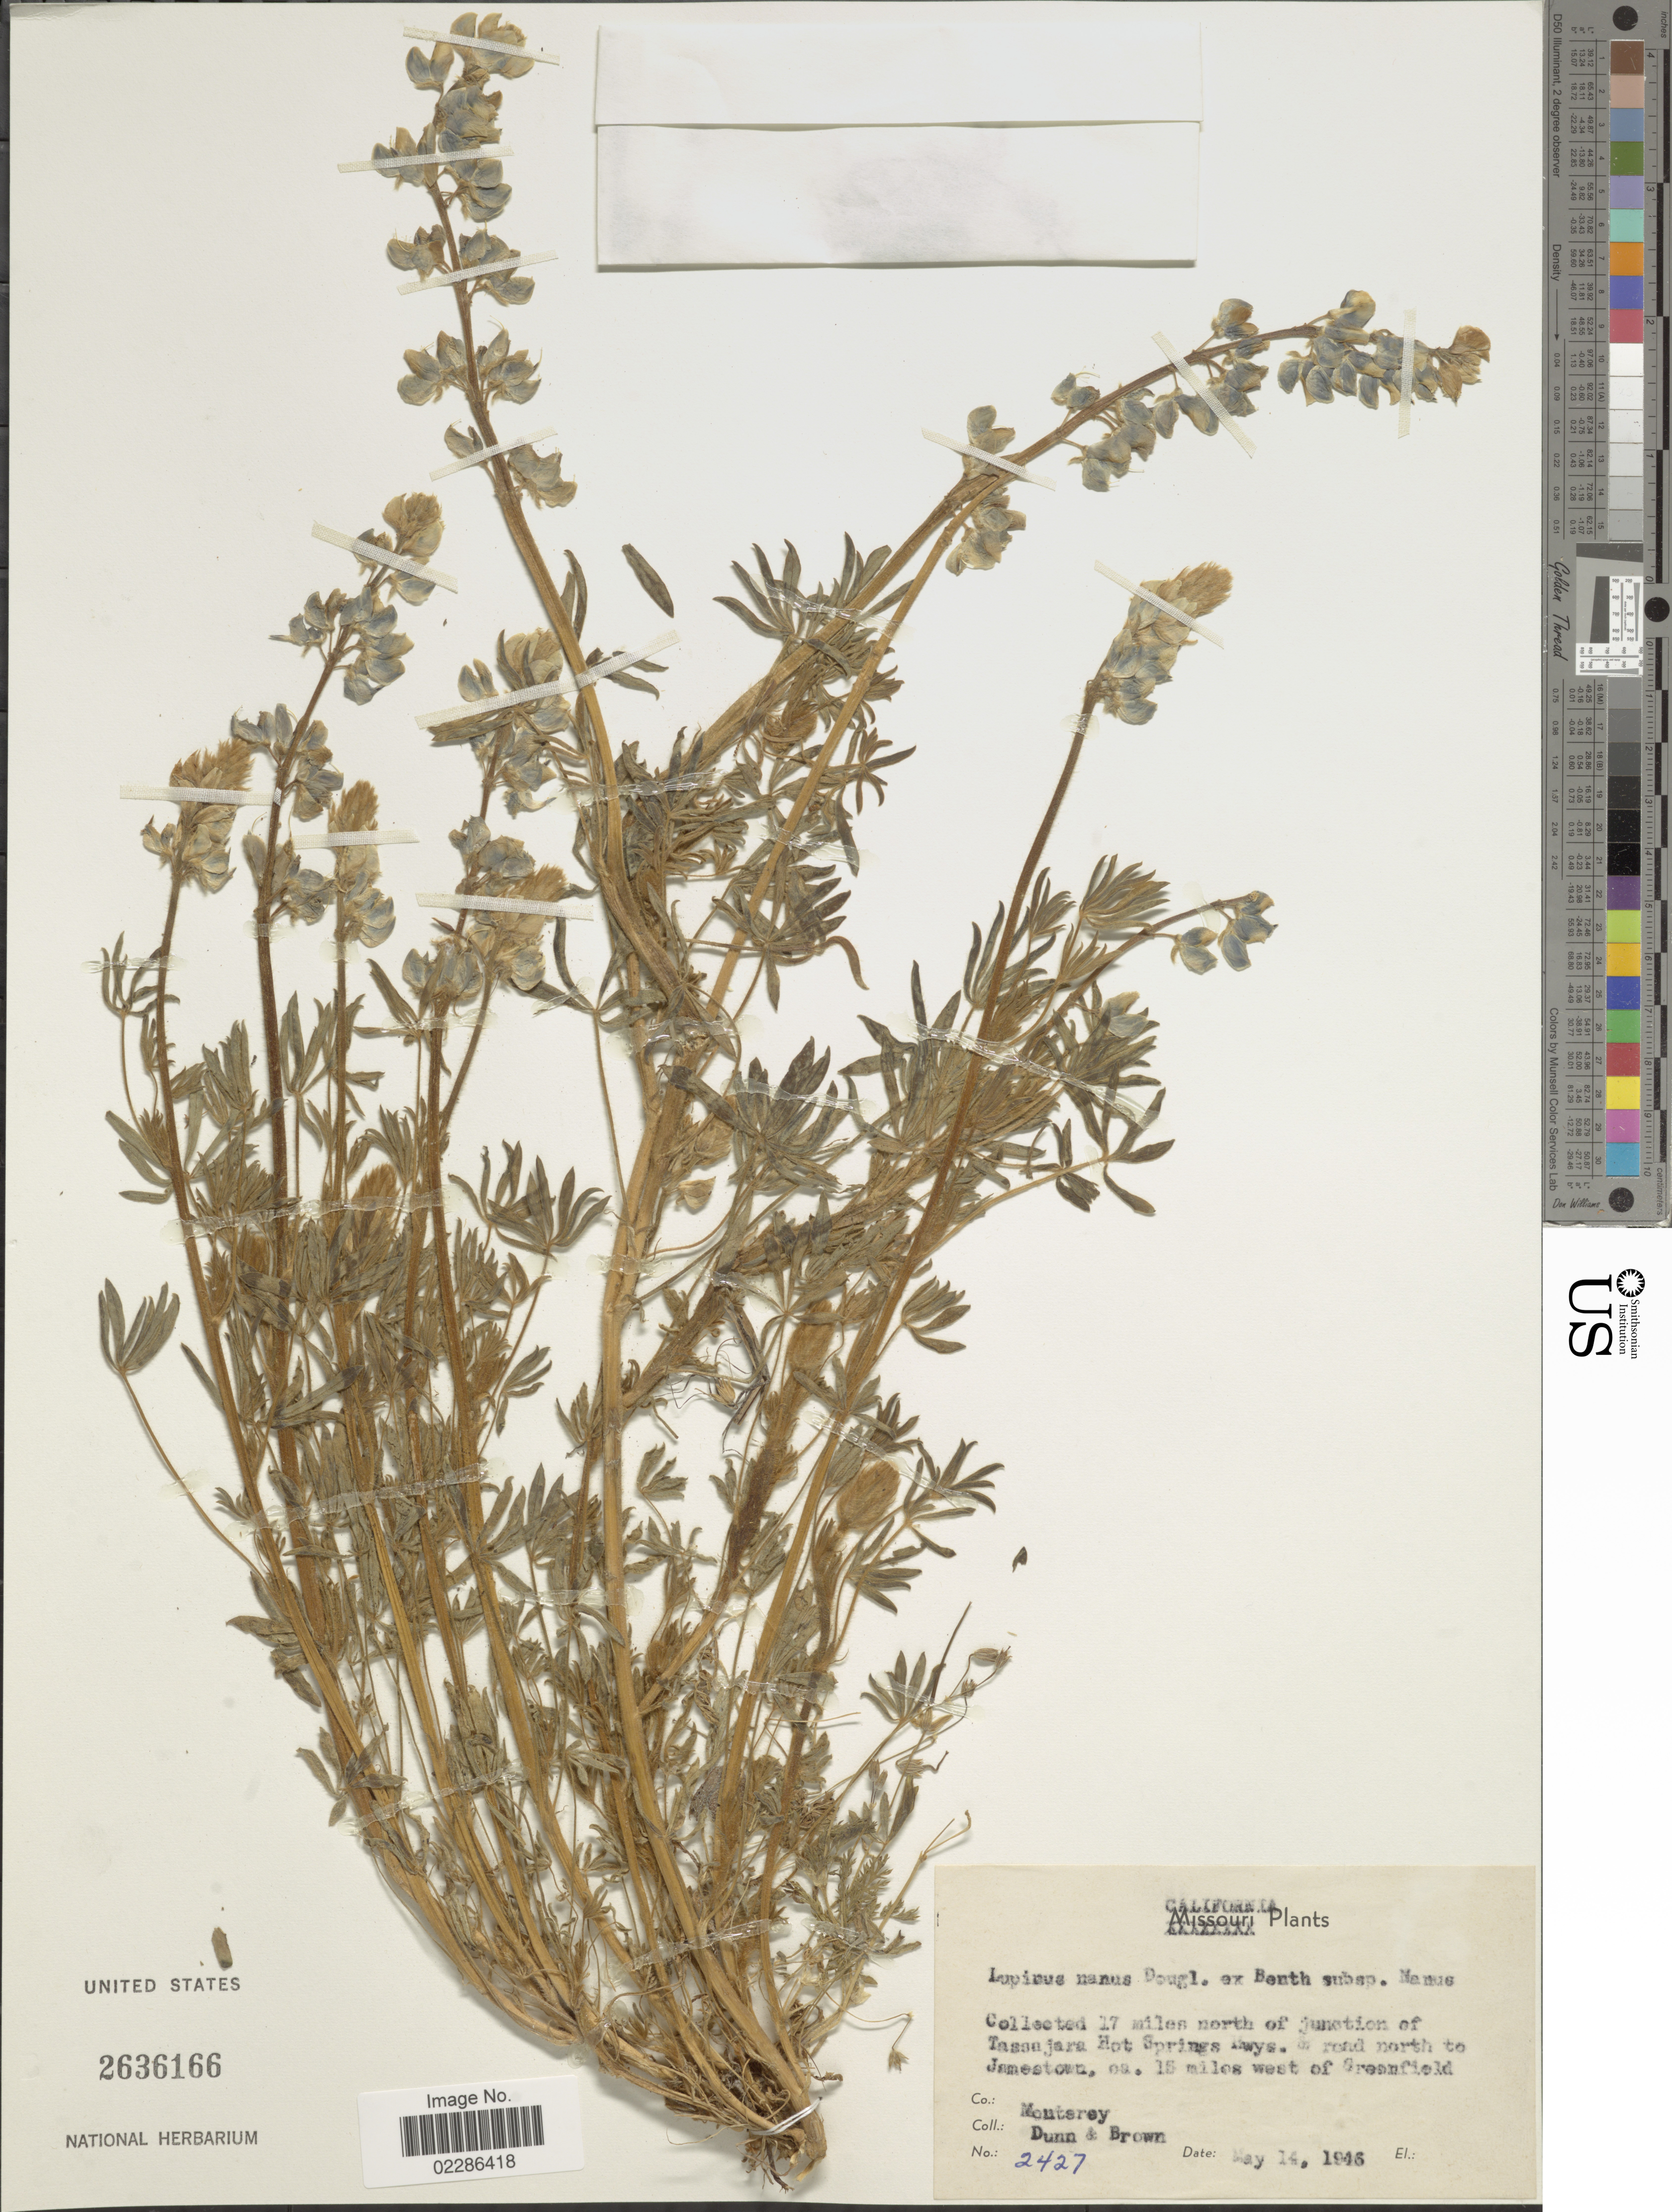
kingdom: Plantae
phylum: Tracheophyta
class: Magnoliopsida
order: Fabales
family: Fabaceae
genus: Lupinus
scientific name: Lupinus nanus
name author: Douglas ex Benth.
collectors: -- Dunn & -- Brown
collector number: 2427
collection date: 1946-05-14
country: United States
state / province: California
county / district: Monterey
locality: Collected 17 miles north of junction of Tassajara Hot Springs Hwys. & road to Jamestown, ca. 15 miles west of Greenfield, Co. Monterey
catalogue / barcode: US 2636166